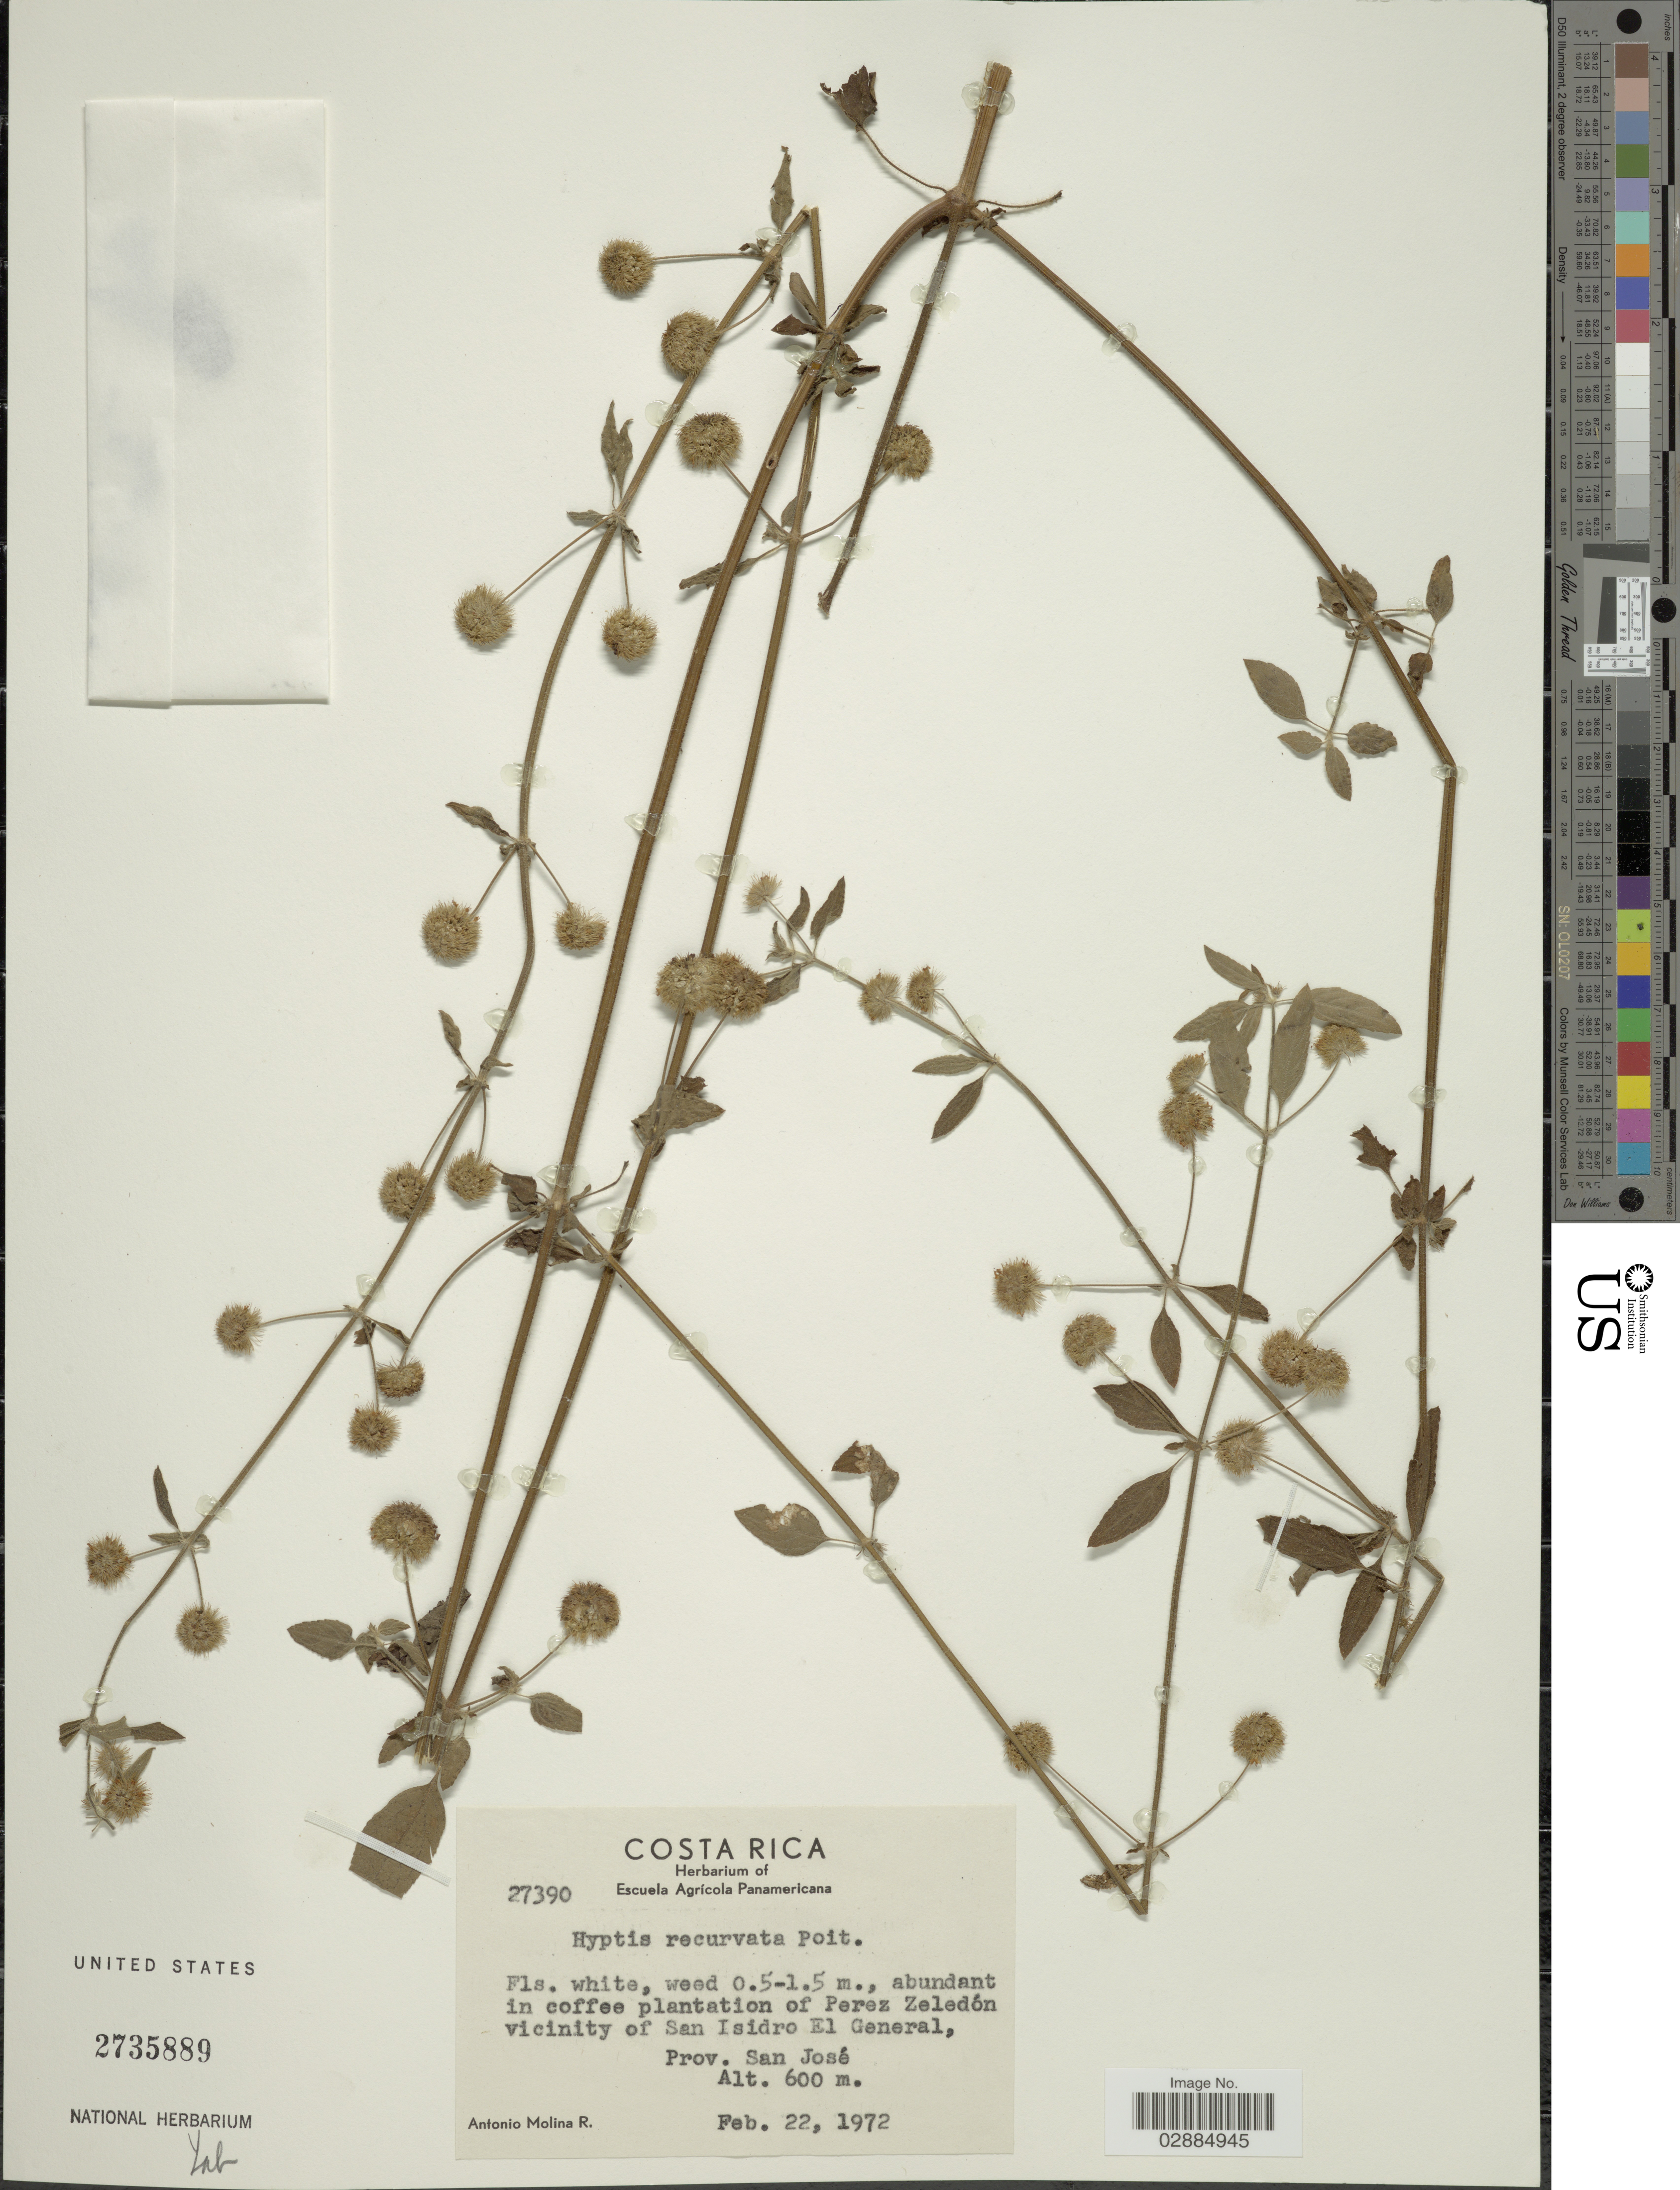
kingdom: Plantae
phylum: Tracheophyta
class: Magnoliopsida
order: Lamiales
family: Lamiaceae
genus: Hyptis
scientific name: Hyptis recurvata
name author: Poit.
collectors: A. Molina R.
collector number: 27390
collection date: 1972-02-22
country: Costa Rica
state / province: San José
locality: In coffee plantation of Perez Zeledón vicinity of San Isidro El General, Prov. San José.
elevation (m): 600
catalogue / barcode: US 2735889